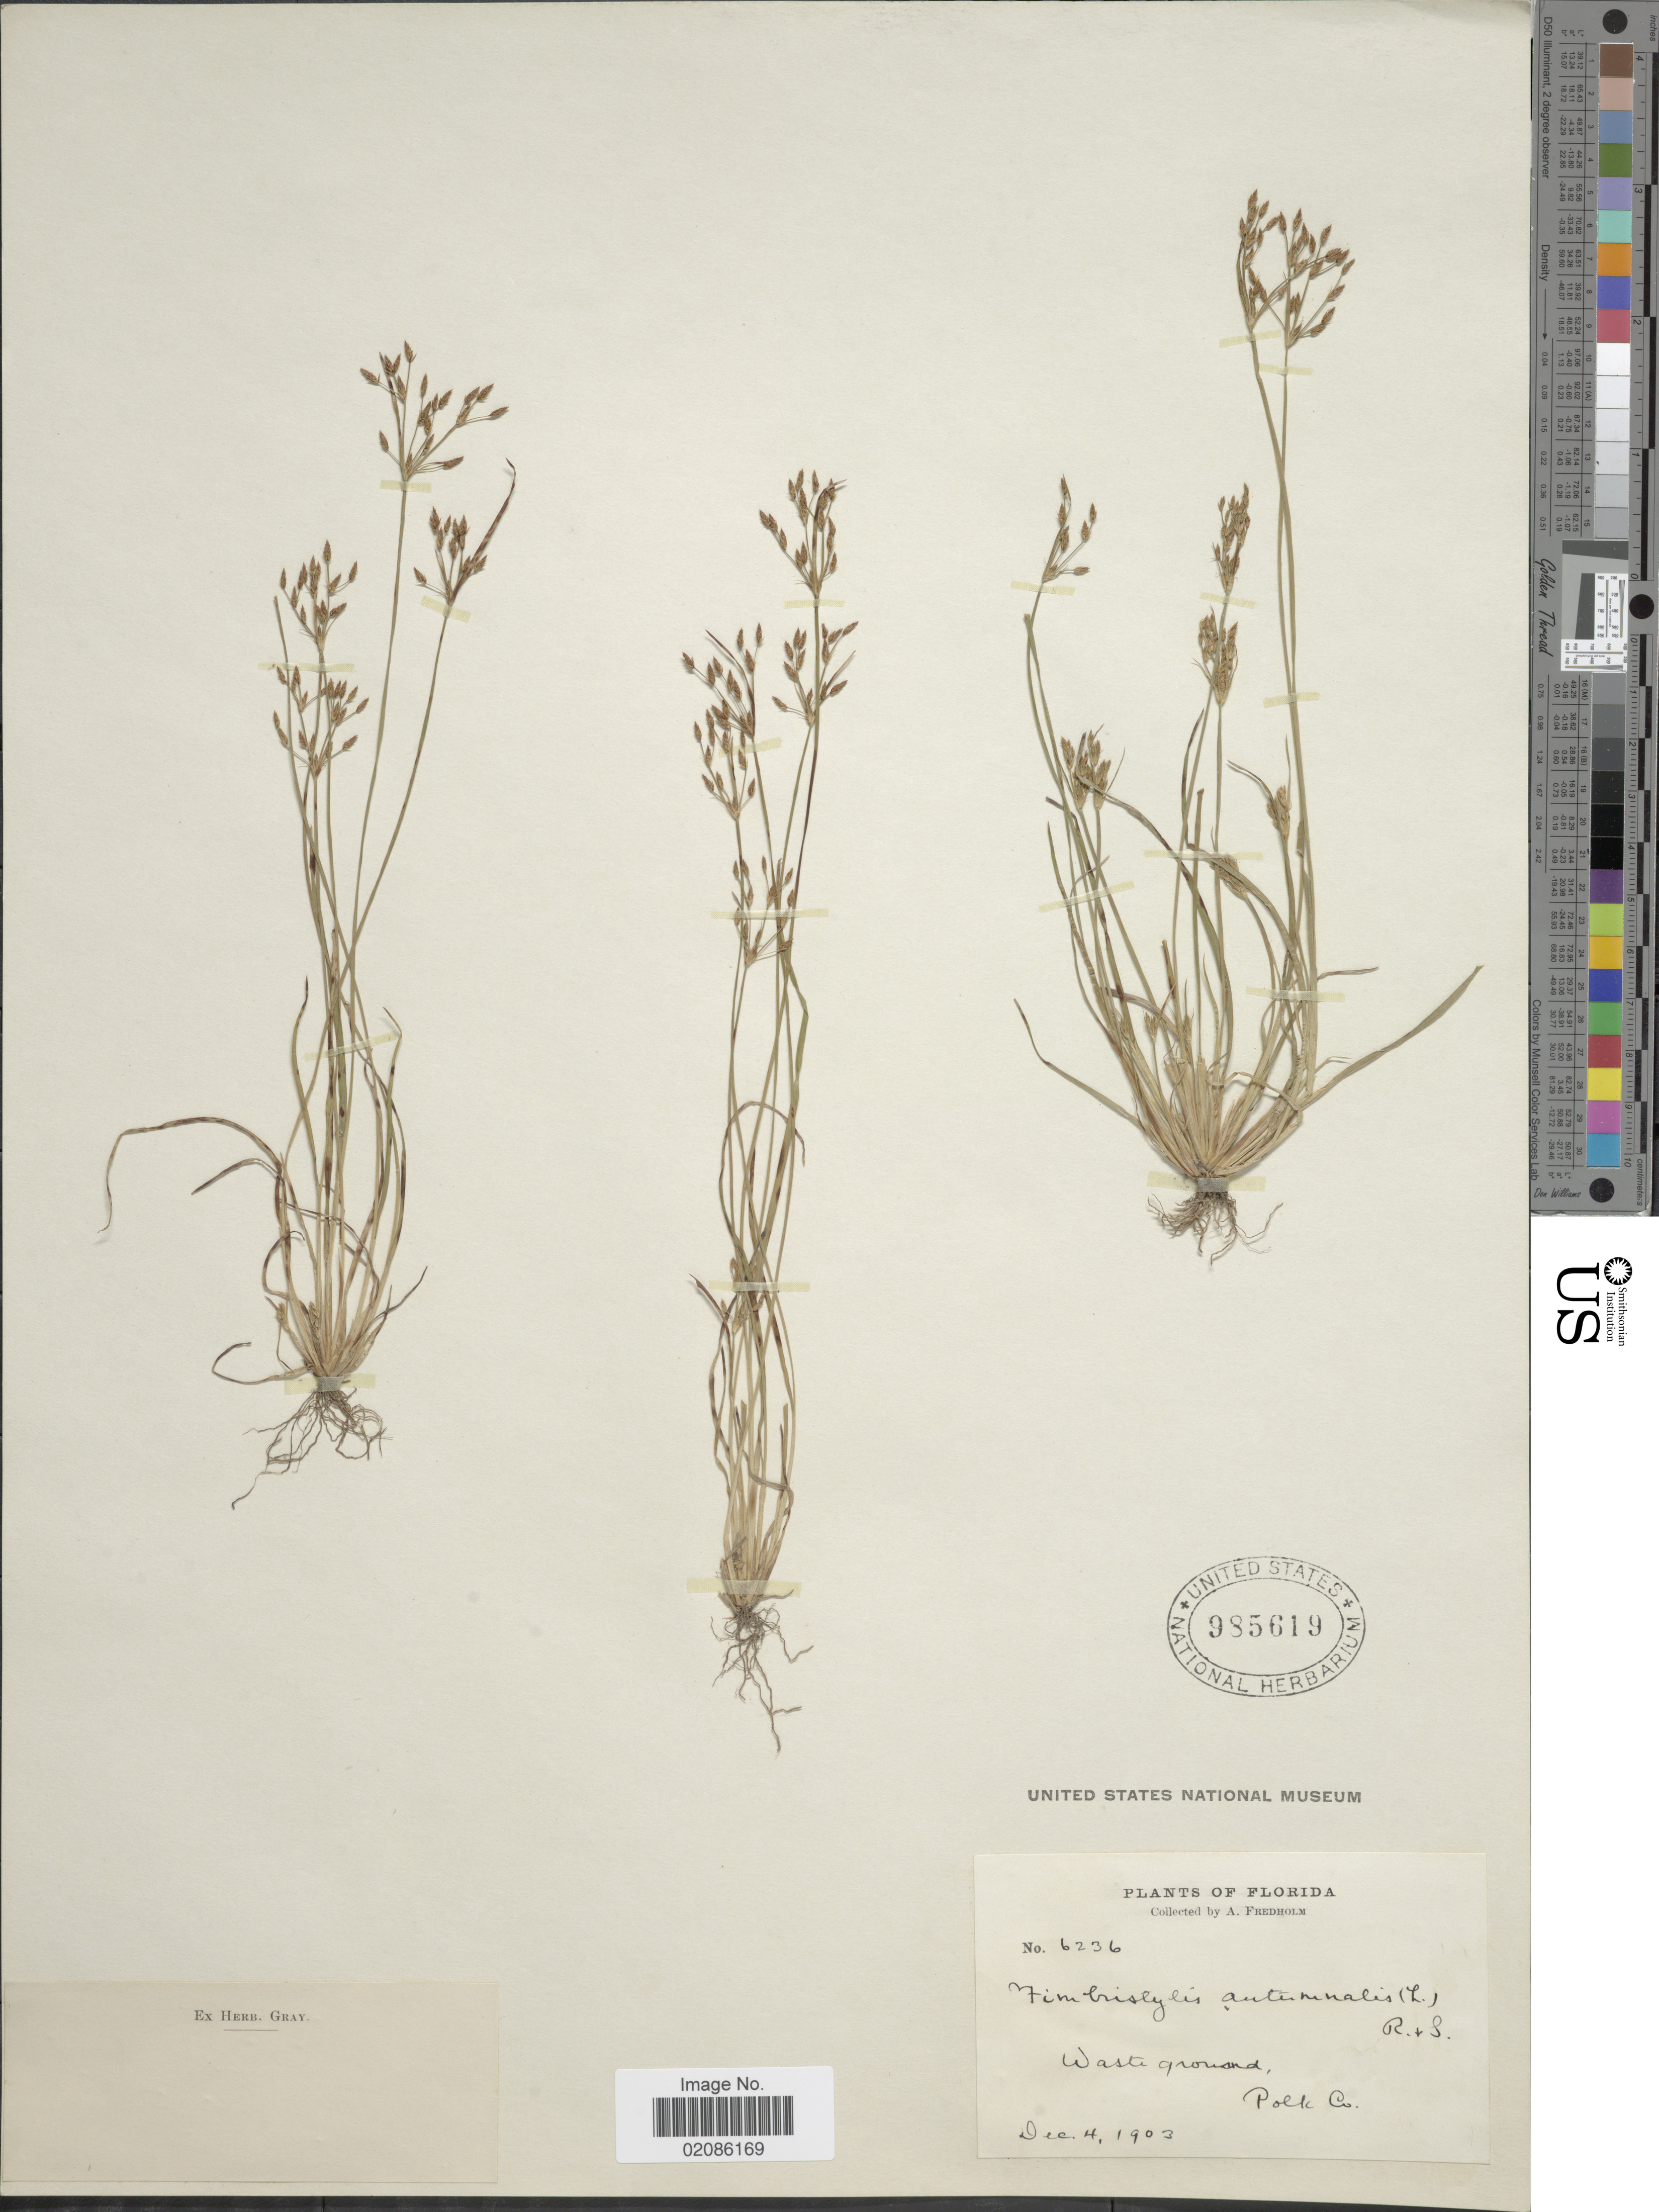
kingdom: Plantae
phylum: Tracheophyta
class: Liliopsida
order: Poales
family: Cyperaceae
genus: Fimbristylis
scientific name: Fimbristylis autumnalis (L.) Roem. & Schult.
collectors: A. Fredholm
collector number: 6236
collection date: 1903-12-04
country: United States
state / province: Florida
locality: Waste ground, Polk Co.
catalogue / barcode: US 985619